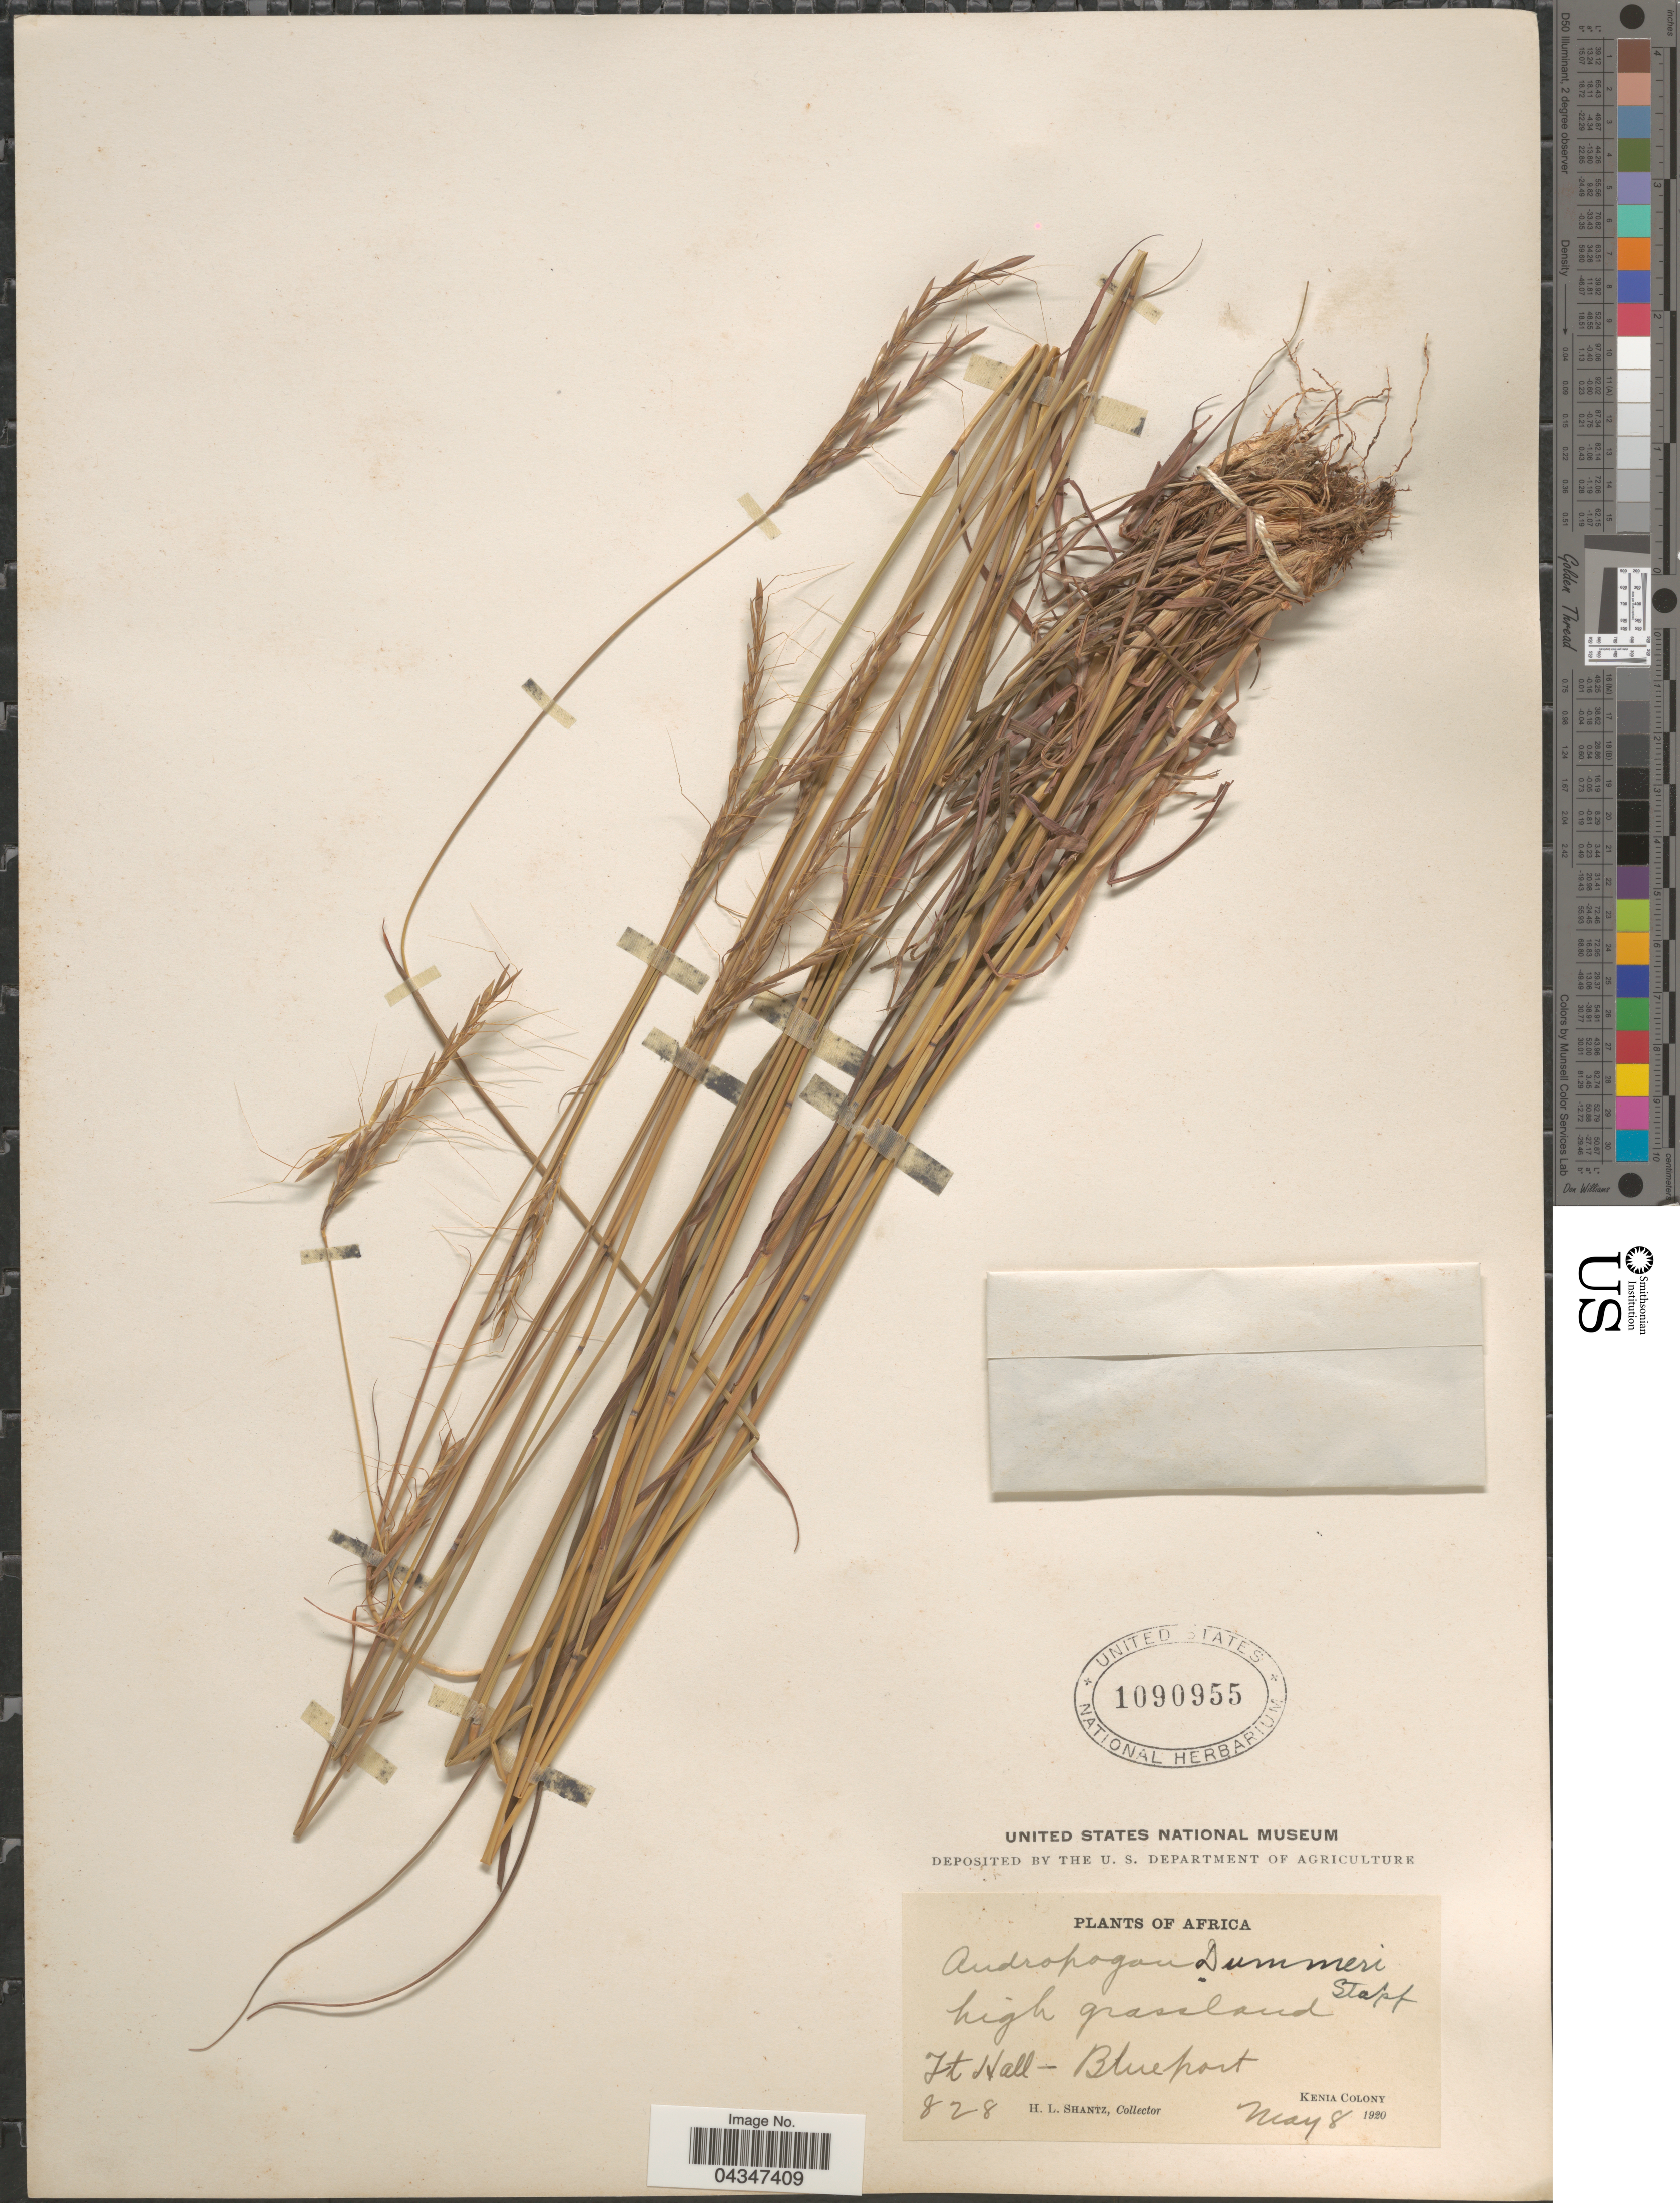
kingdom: Plantae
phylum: Tracheophyta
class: Liliopsida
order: Poales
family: Poaceae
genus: Andropogon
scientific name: Andropogon schirensis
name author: Hochst. ex A. Rich.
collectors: H. Shantz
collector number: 828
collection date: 1920-05-08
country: Kenya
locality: Ft Hall - Blueport. Kenia Colony.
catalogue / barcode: US 1090955